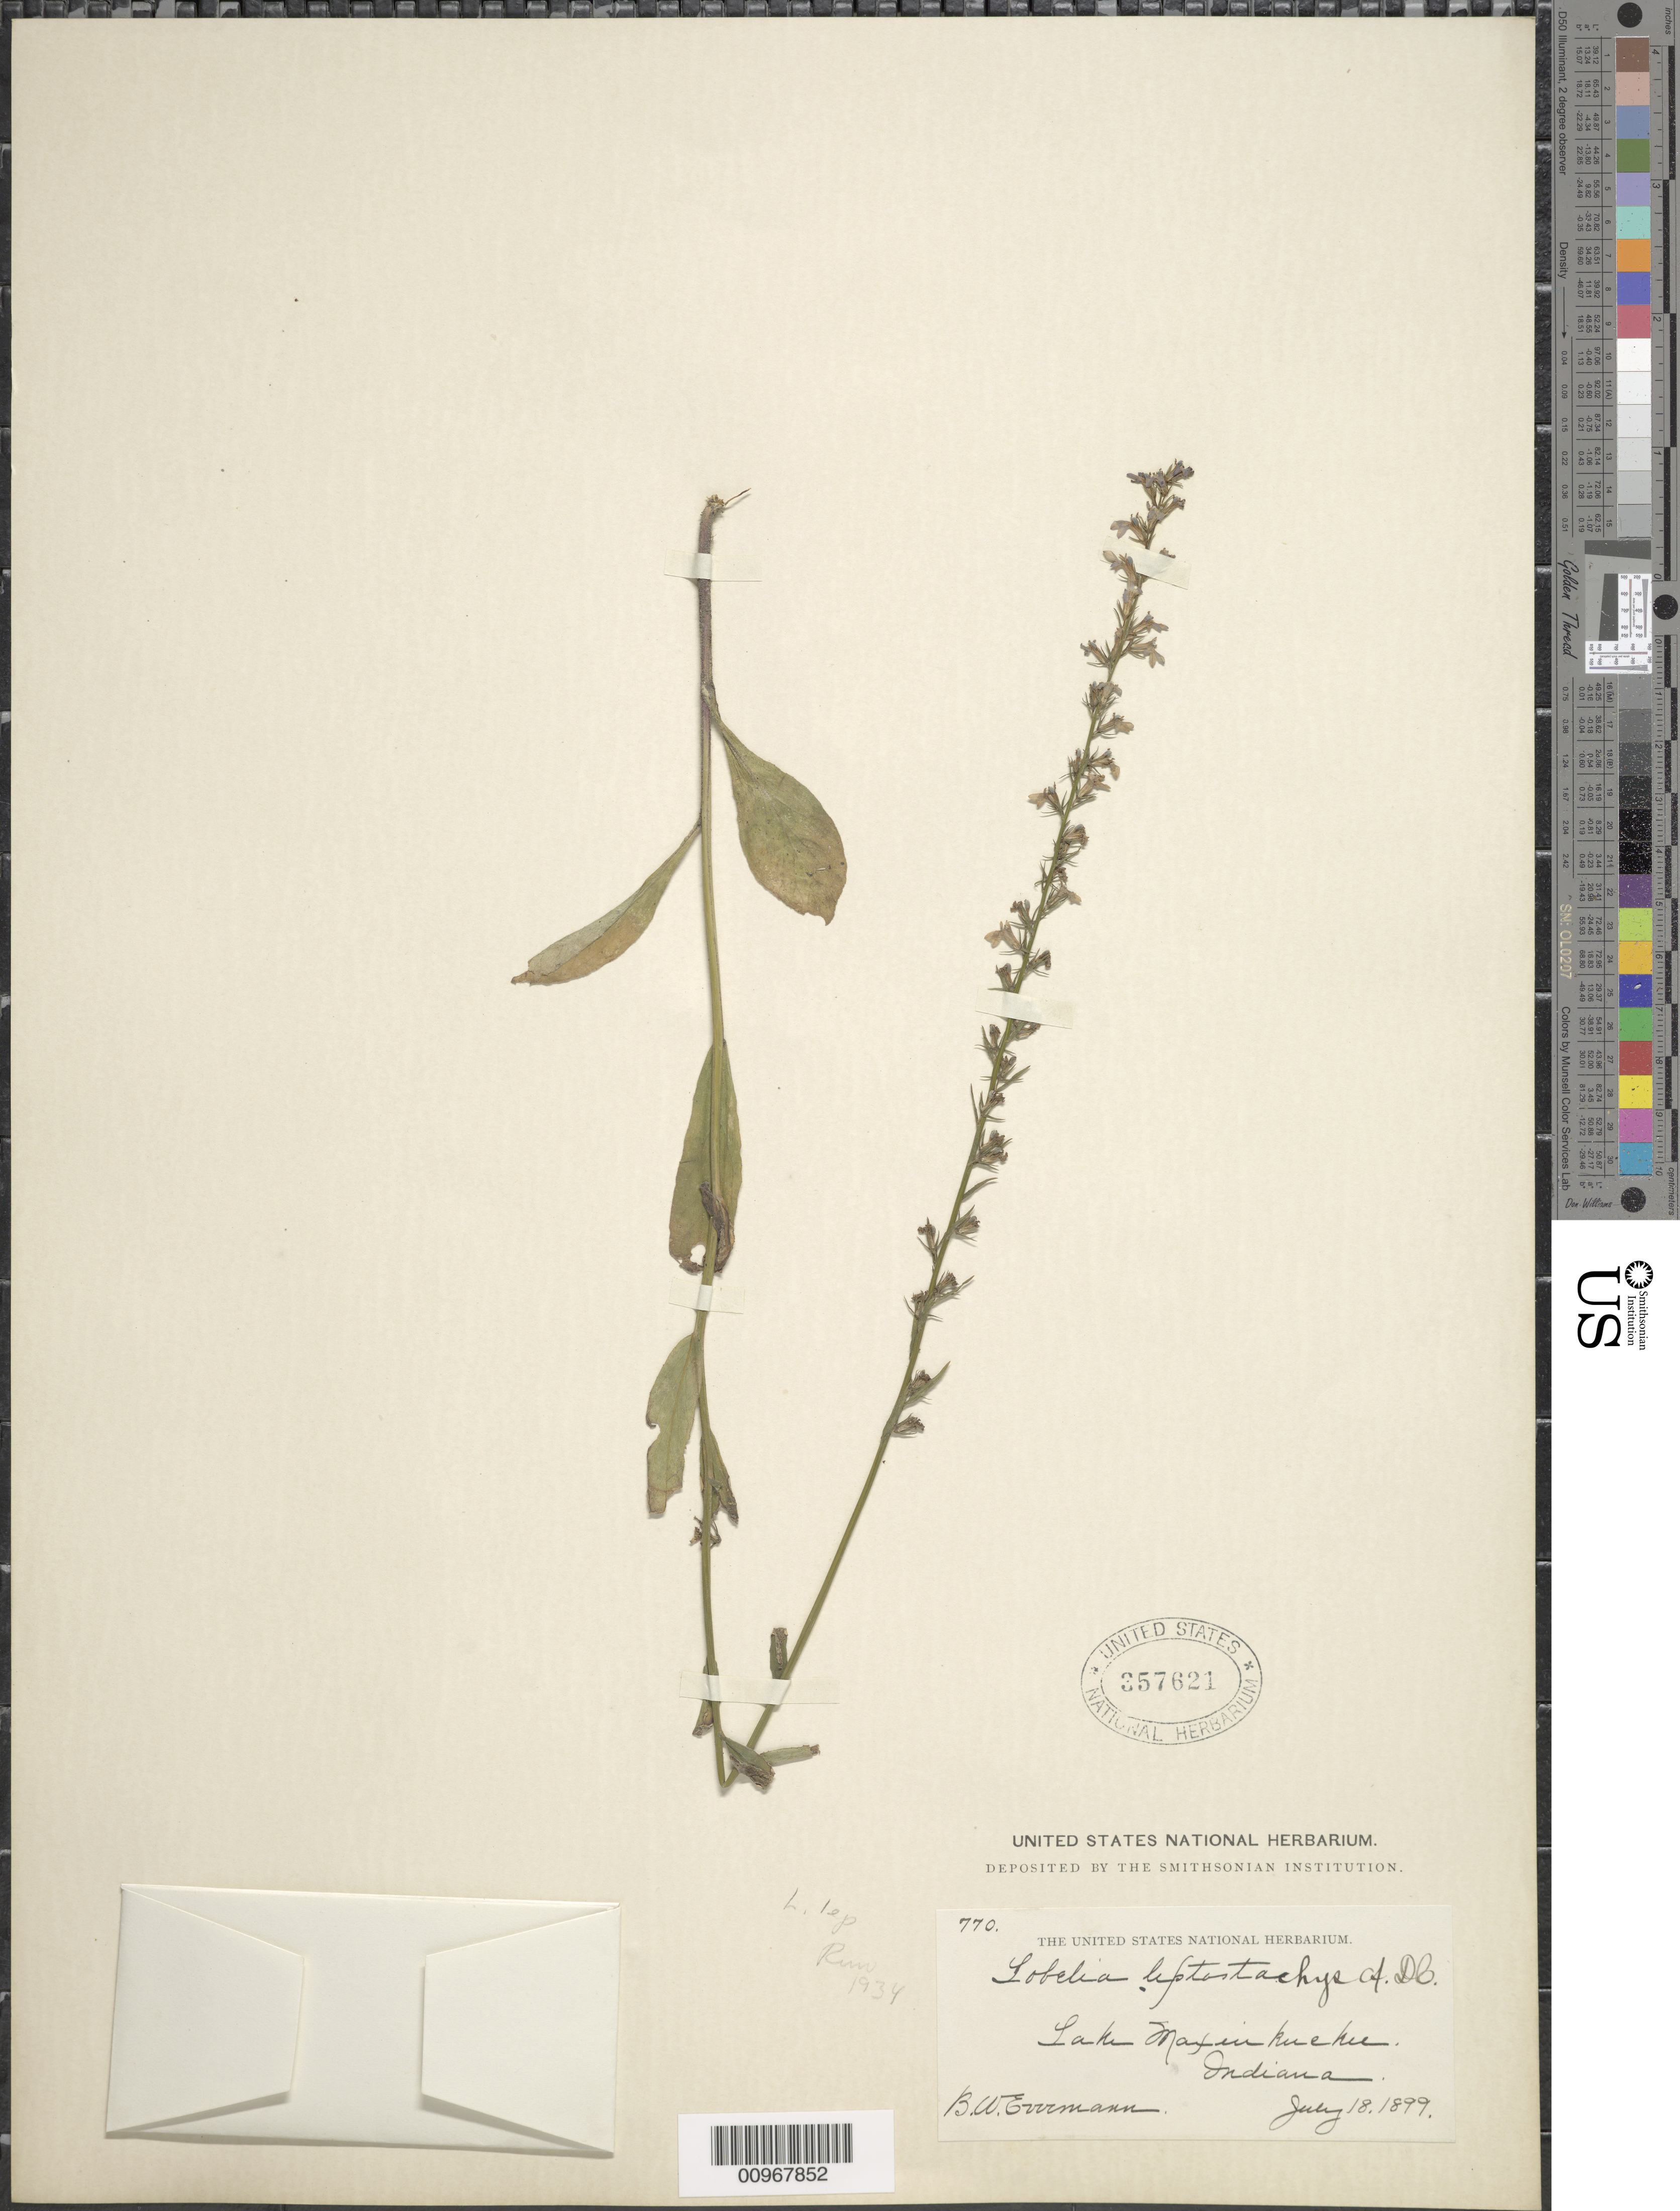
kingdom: Plantae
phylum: Tracheophyta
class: Magnoliopsida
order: Asterales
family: Campanulaceae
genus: Lobelia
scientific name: Lobelia leptostachys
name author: A. DC.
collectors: B. W. Evermann, J. T. Scovell & H. W. Clark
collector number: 770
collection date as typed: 18 Jul 1899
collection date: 1899-07-18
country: United States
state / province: Indiana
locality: Near Lake Maxinkuckee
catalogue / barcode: US 357621